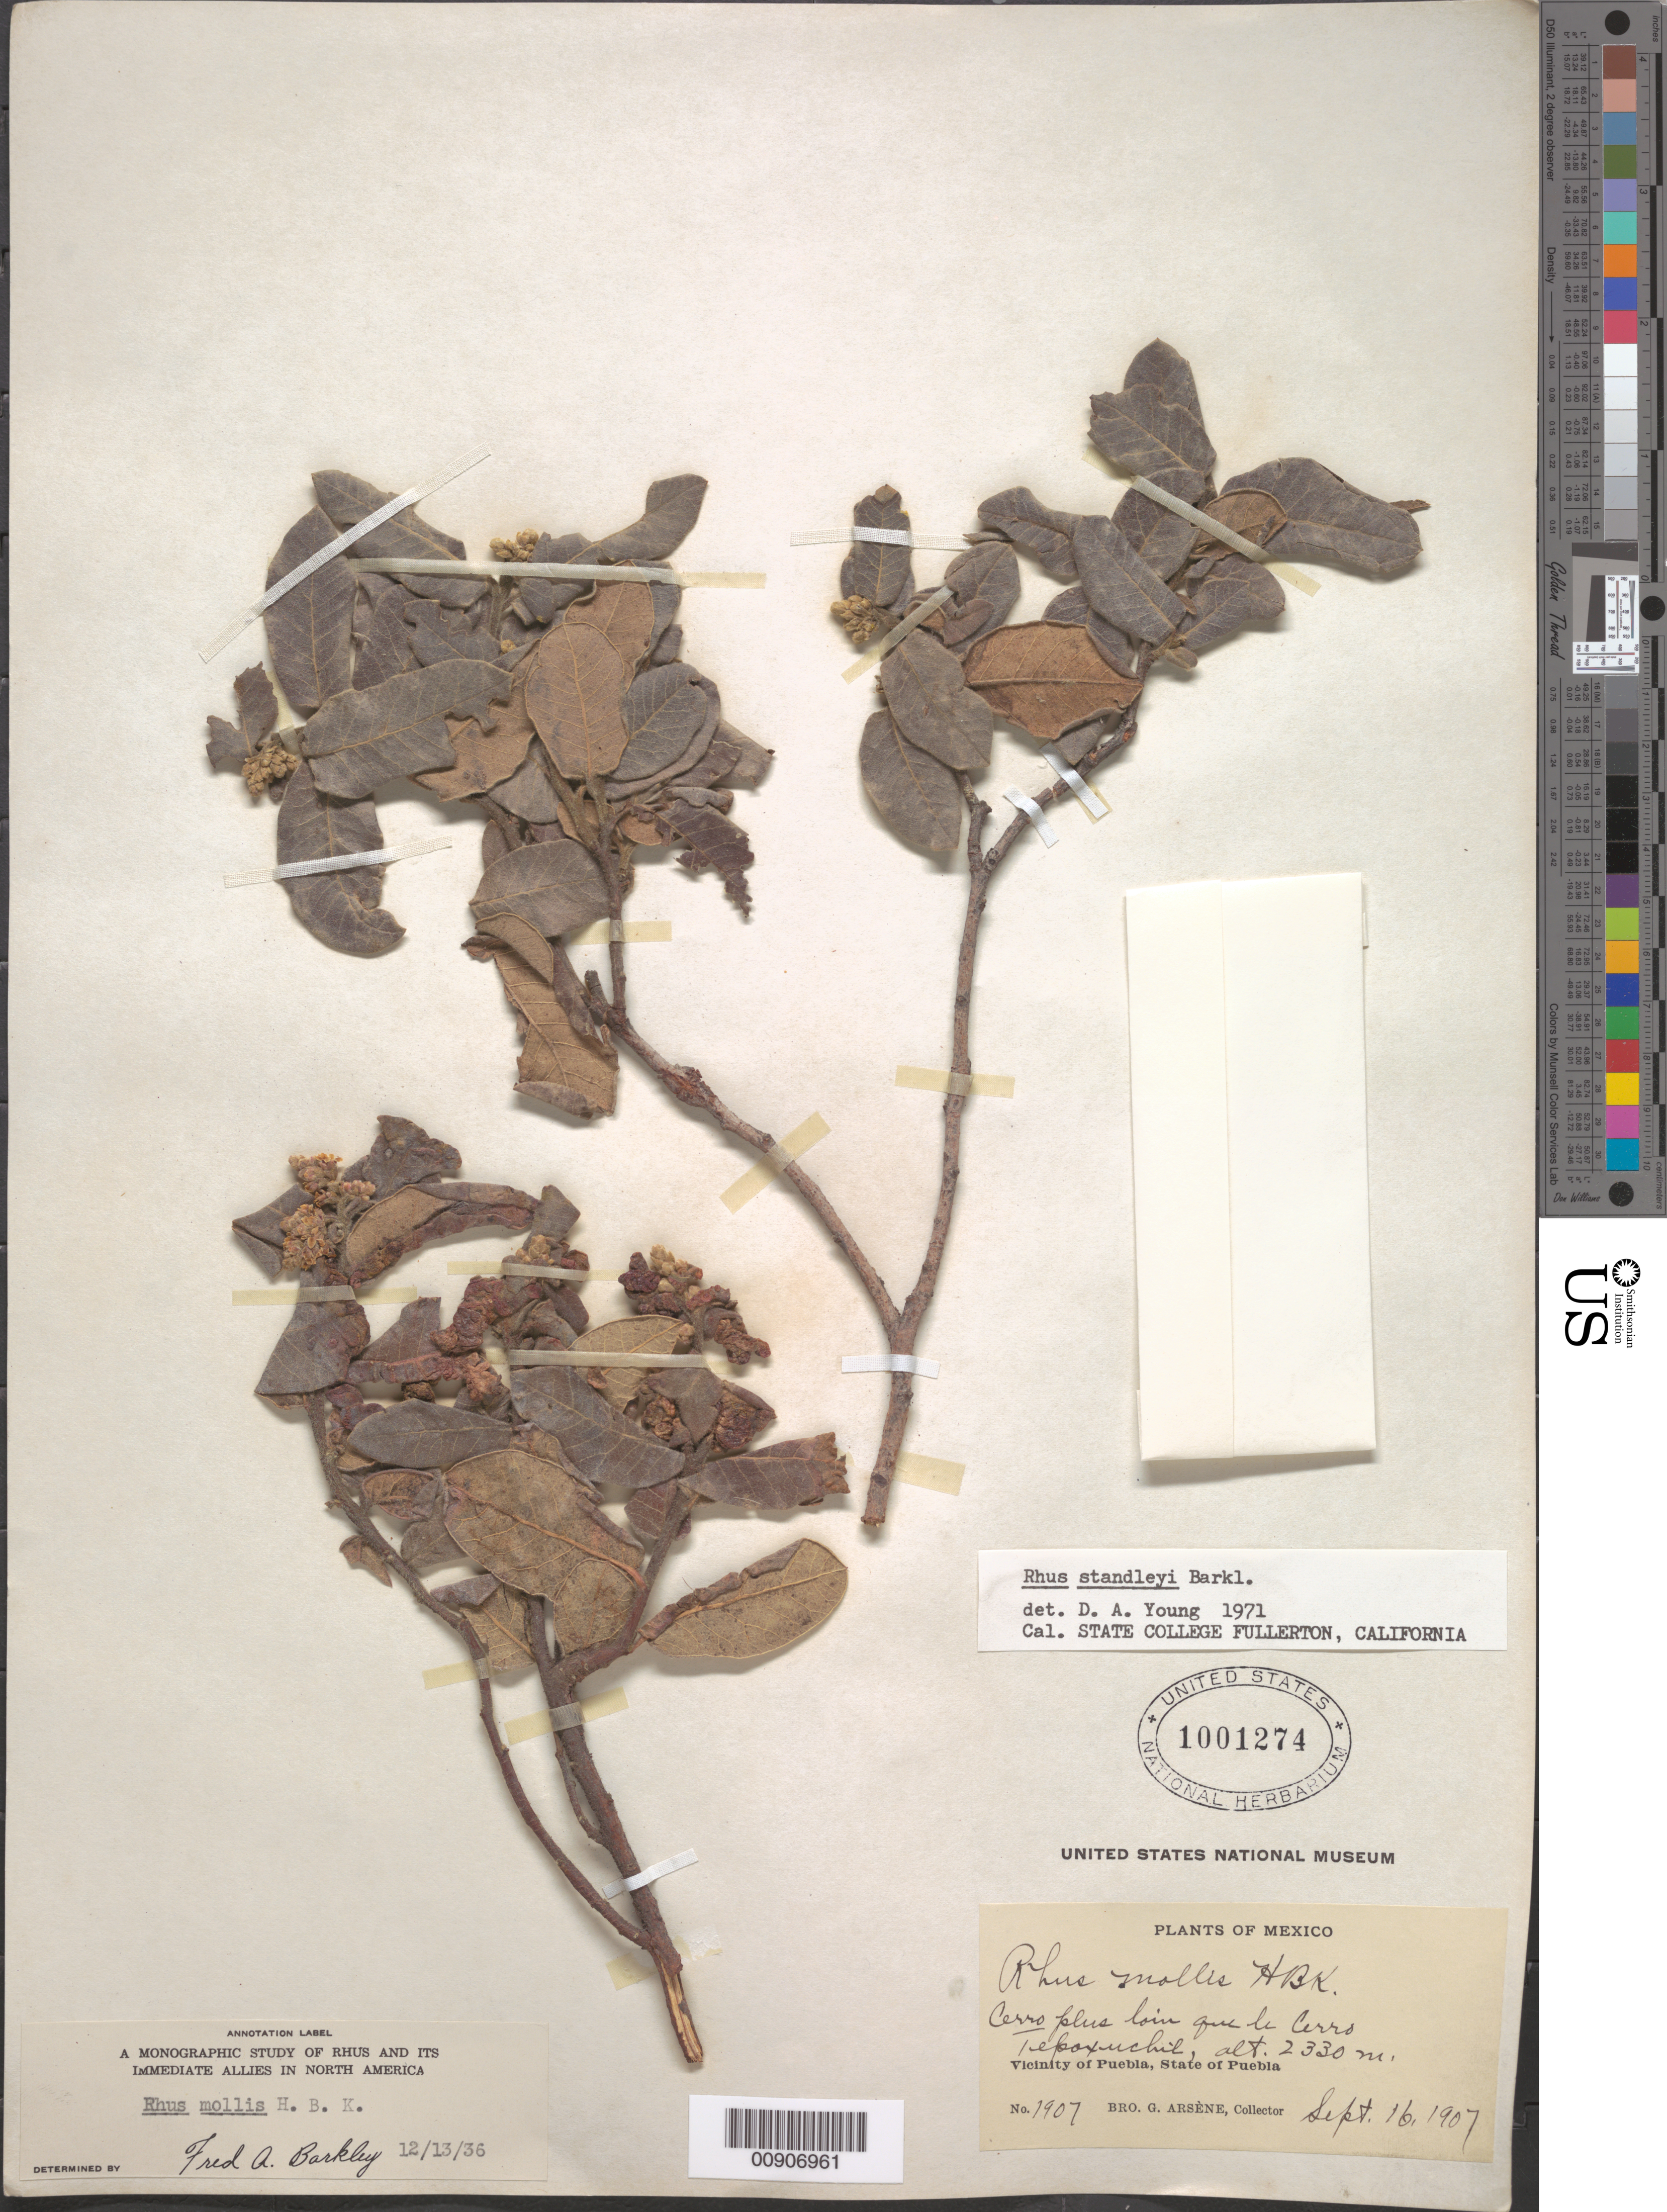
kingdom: Plantae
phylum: Tracheophyta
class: Magnoliopsida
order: Sapindales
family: Anacardiaceae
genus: Rhus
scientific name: Rhus standleyi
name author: F.A. Barkley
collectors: Bro. G. Arsène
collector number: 1907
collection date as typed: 16 Sep 1907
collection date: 1907-09-16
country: Mexico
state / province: Puebla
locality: Cerro plus loin que le Cerro Tepoxuchil. Vicinity of Puebla, State of Puebla.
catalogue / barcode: US 1001274